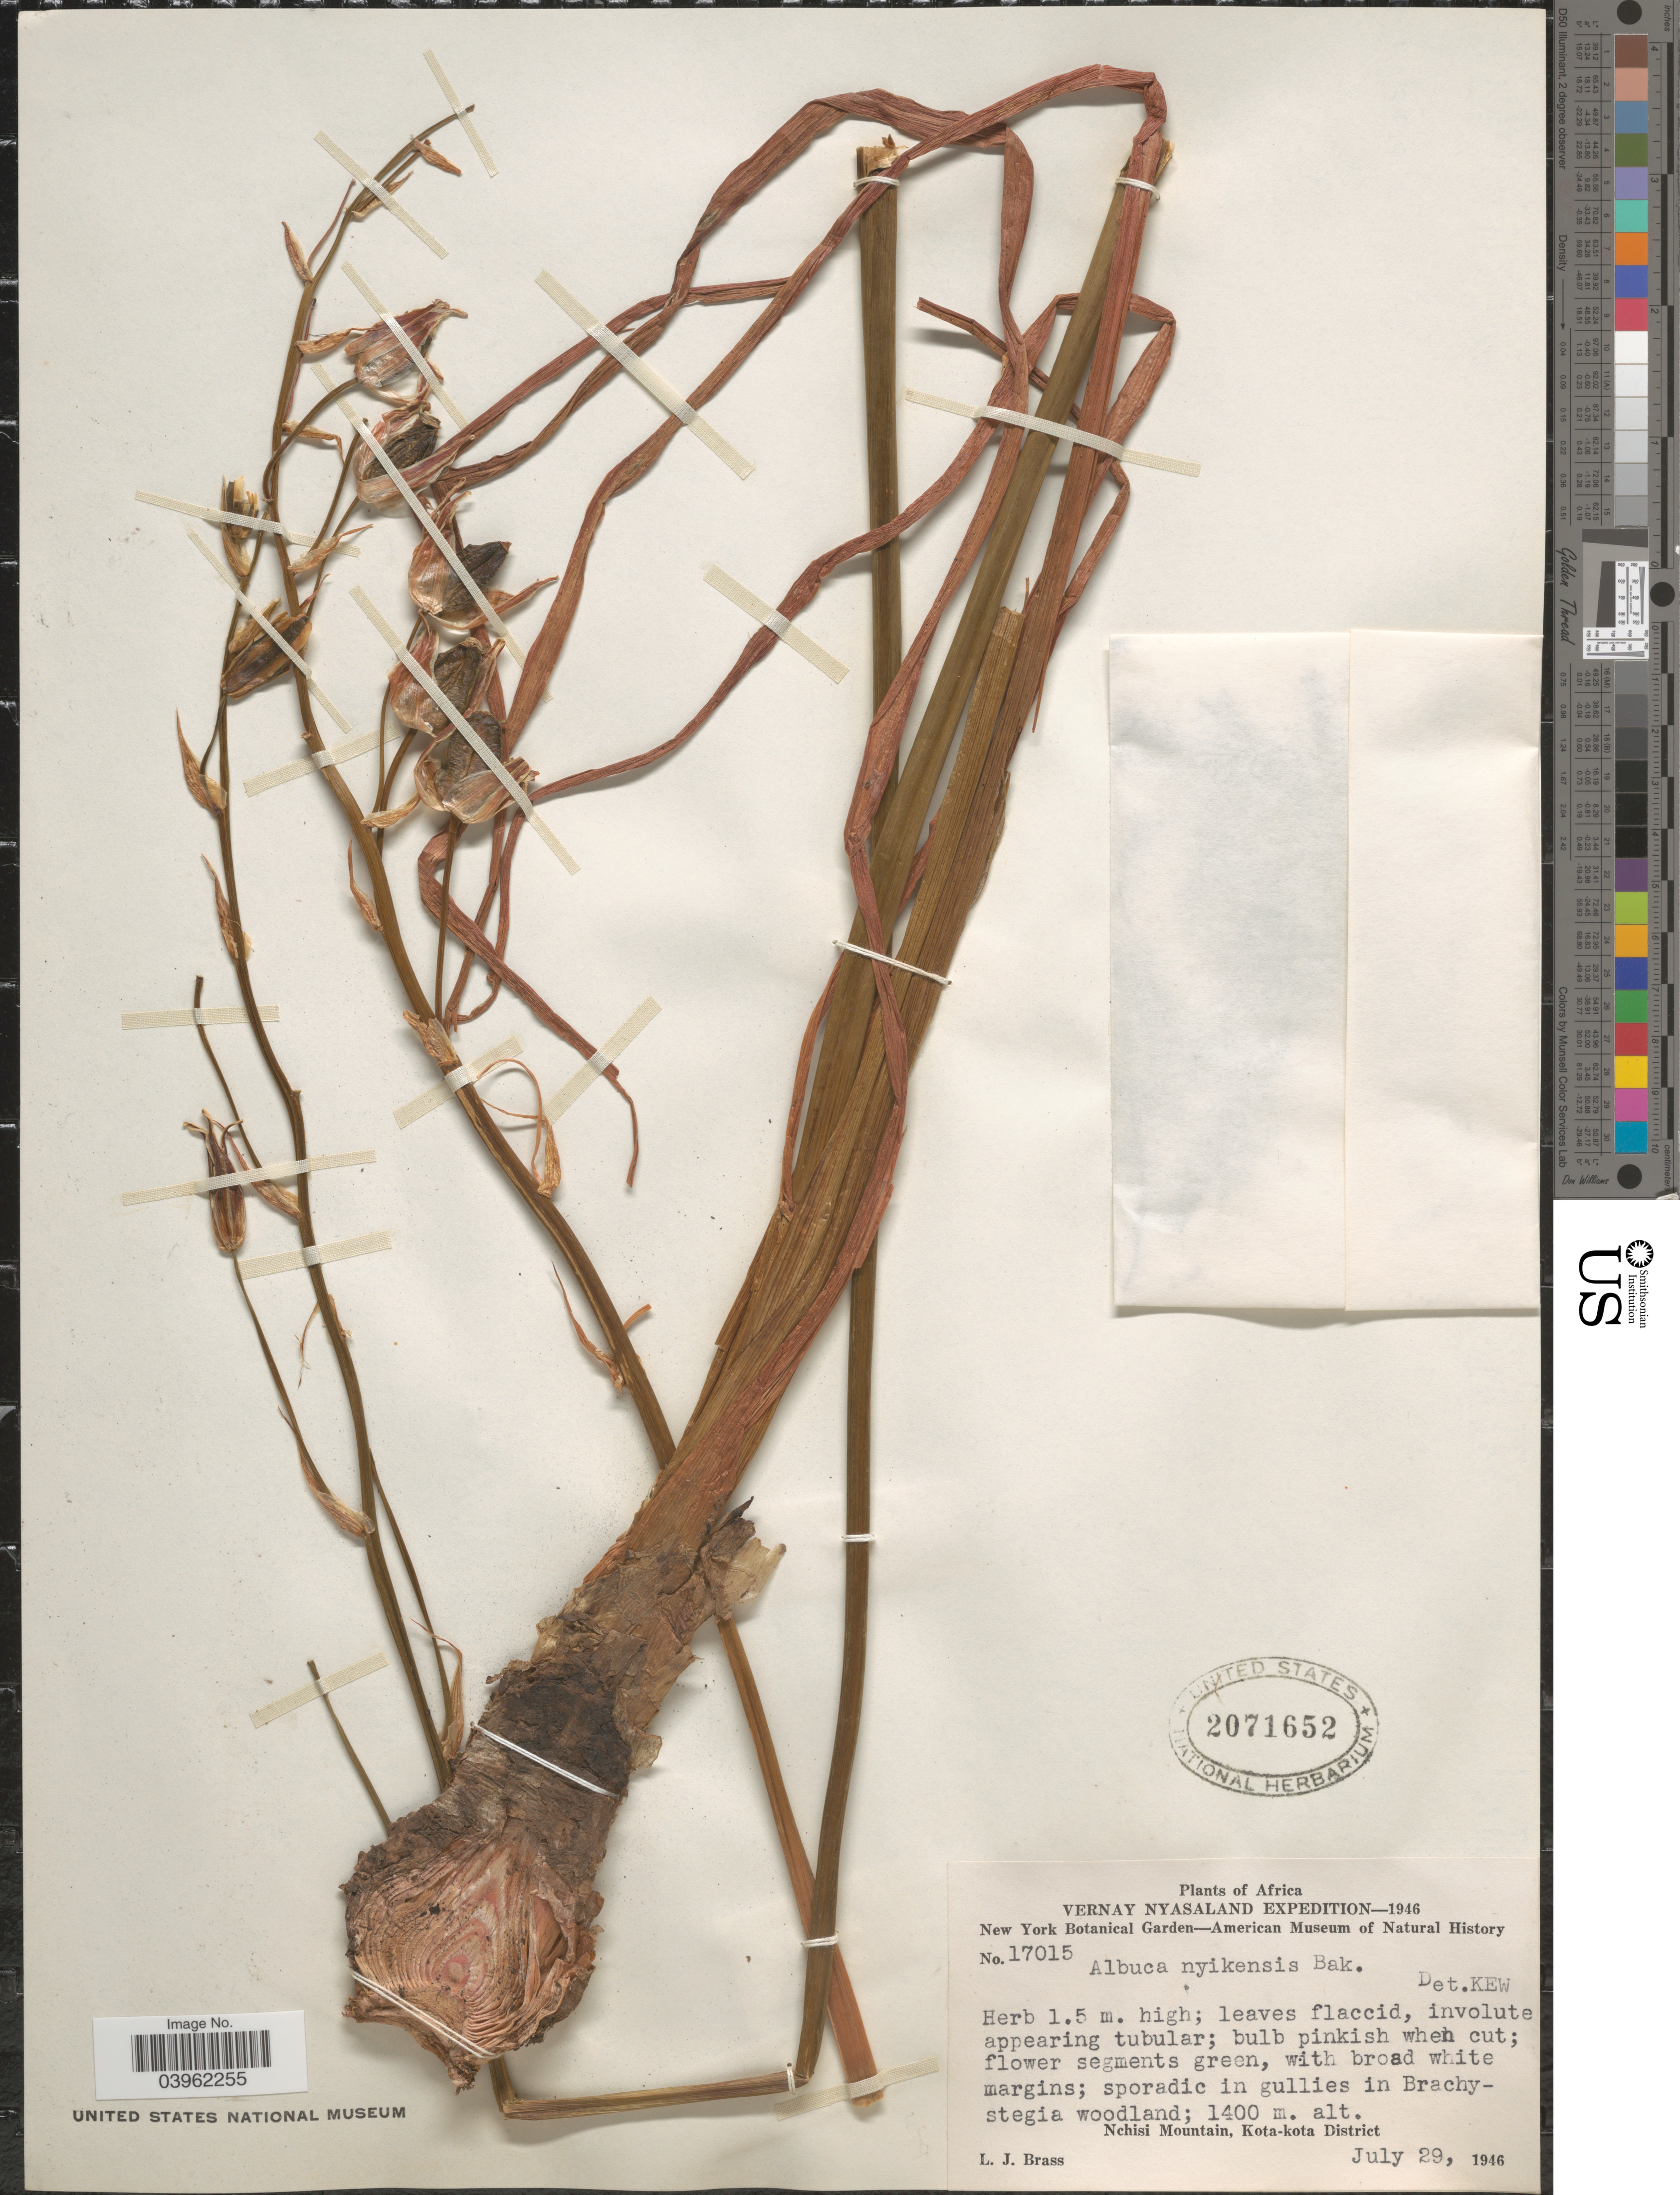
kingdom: Plantae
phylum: Tracheophyta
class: Liliopsida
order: Asparagales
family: Asparagaceae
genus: Albuca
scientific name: Albuca nyikensis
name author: Baker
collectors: L. J. Brass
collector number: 17015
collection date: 1946-07-29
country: Malawi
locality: Vernay Nyasaland. Nchisi Mountain, Kota-kota District.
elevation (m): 1400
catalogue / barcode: US 2071652